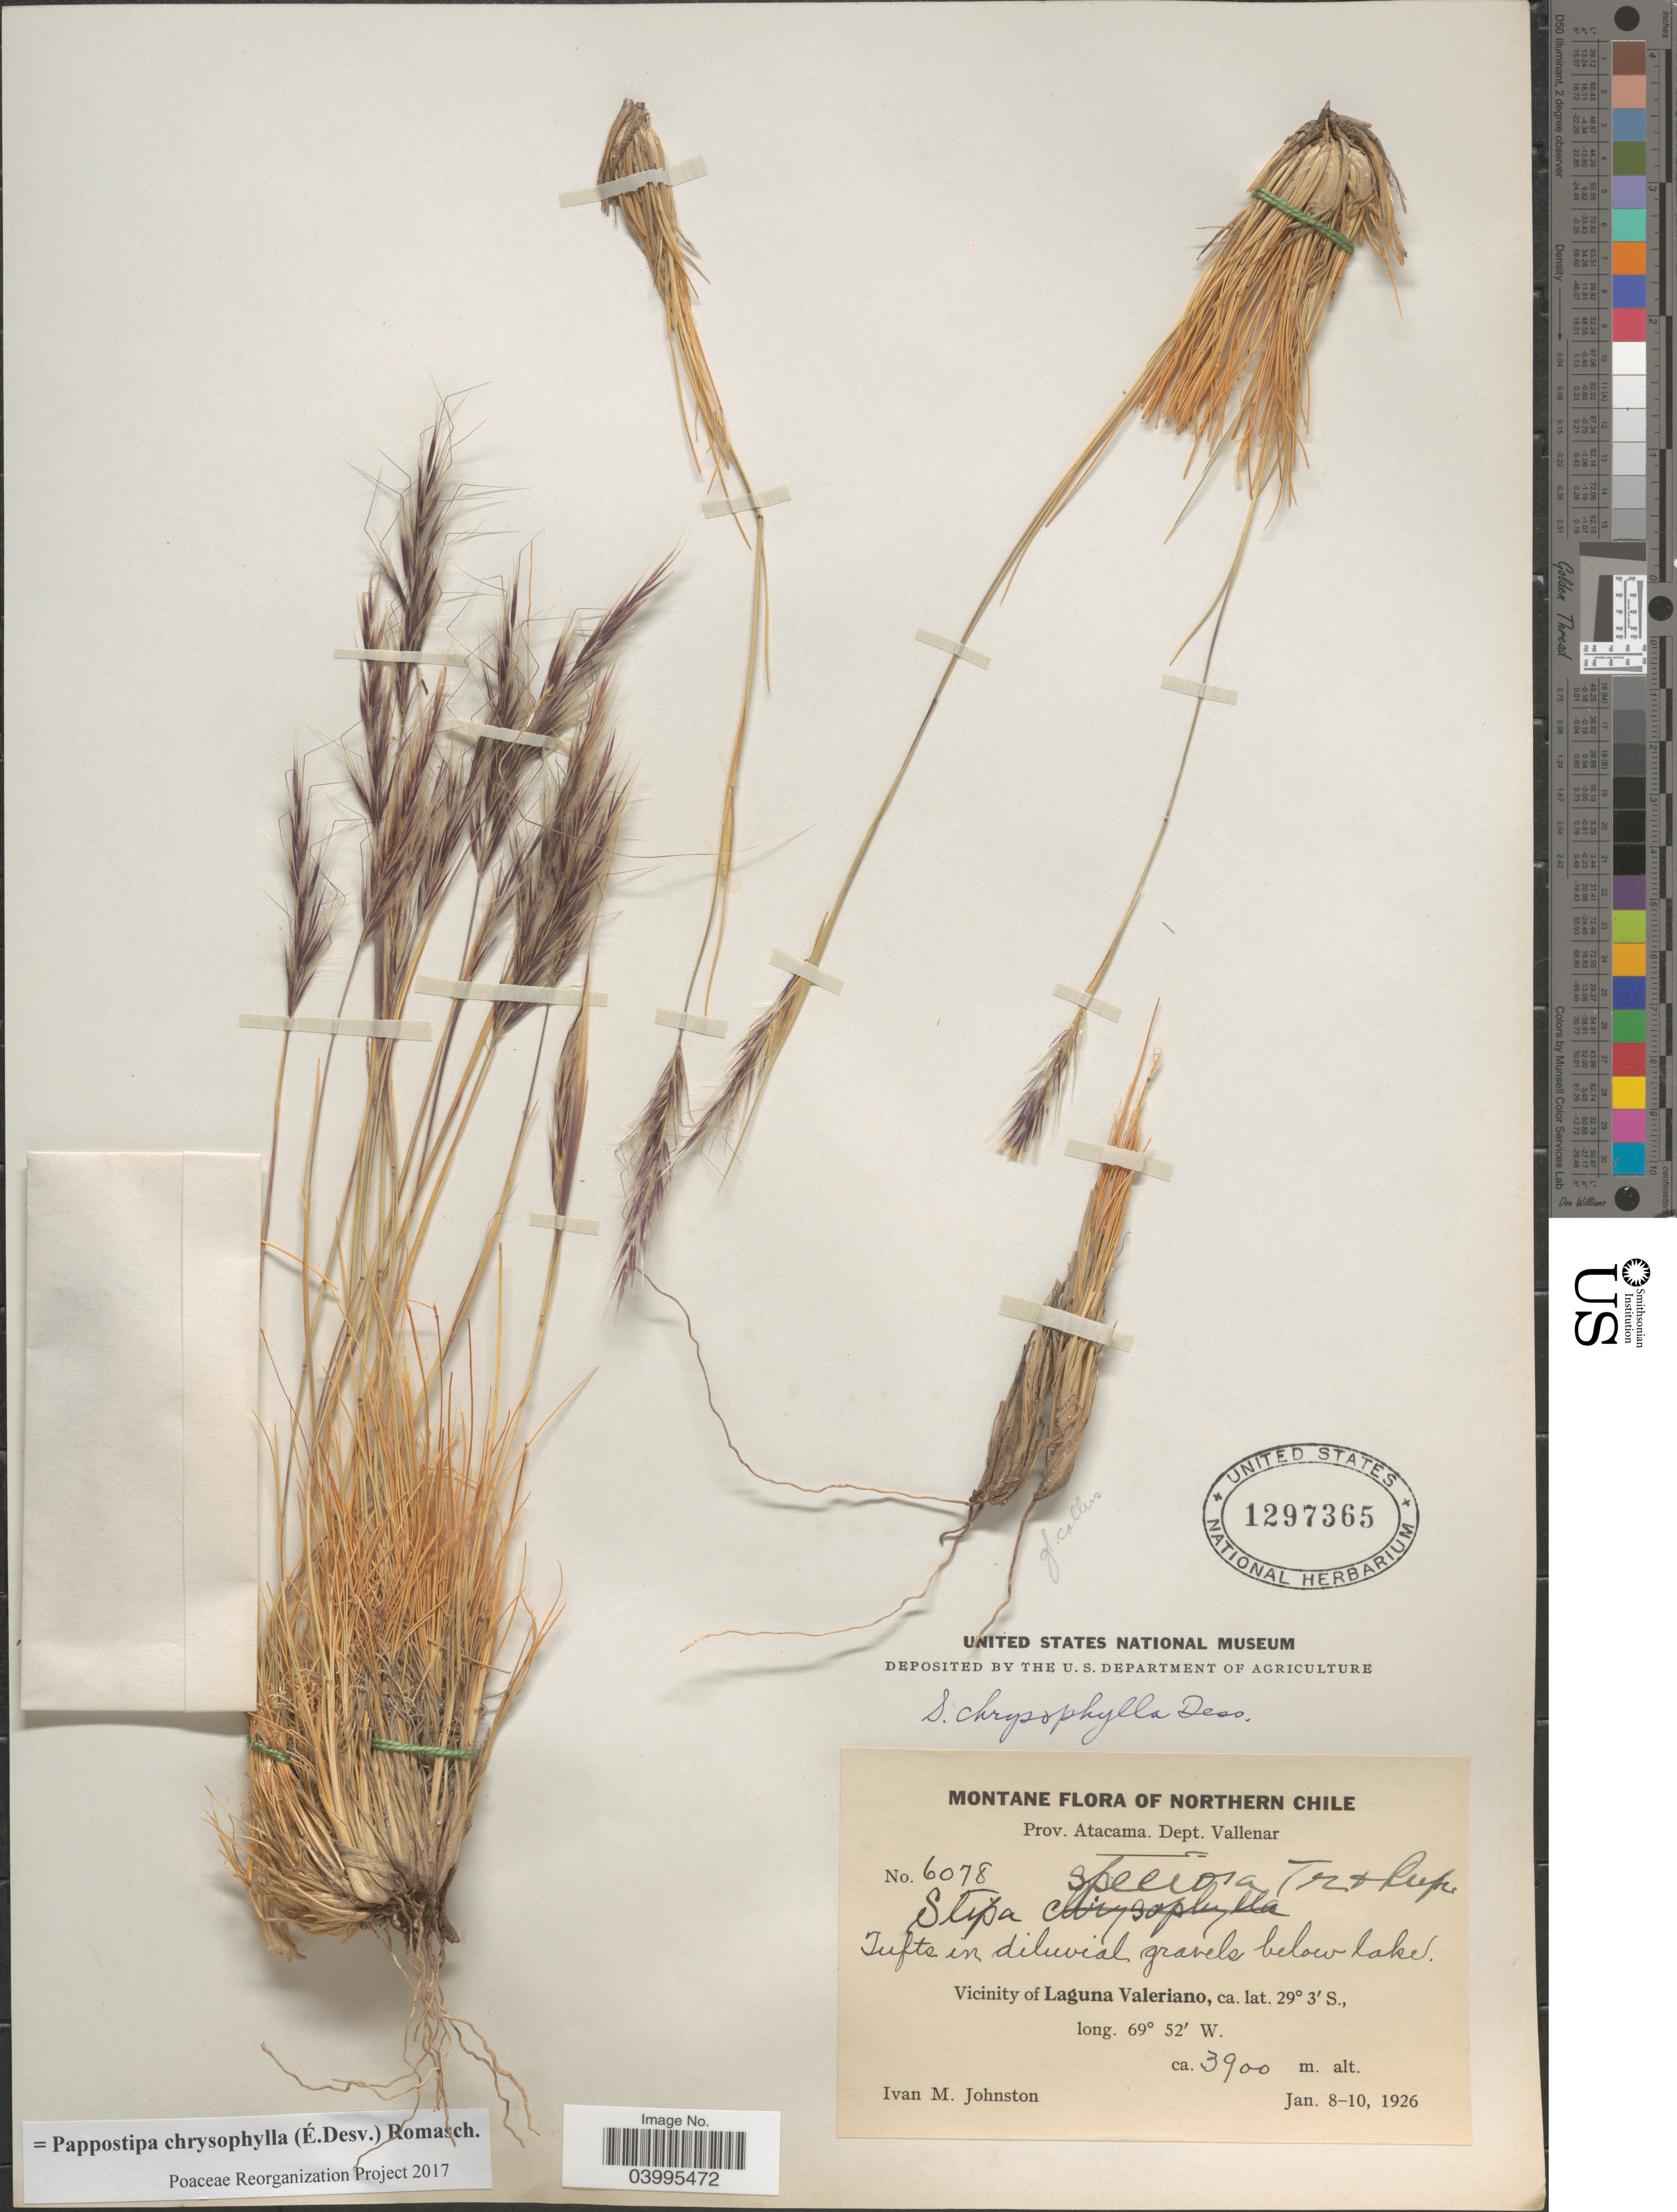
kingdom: Plantae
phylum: Tracheophyta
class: Liliopsida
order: Poales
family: Poaceae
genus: Pappostipa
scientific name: Pappostipa chrysophylla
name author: (É. Desv.) Romasch.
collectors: I.M. Johnston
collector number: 6078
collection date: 1926-01-08/1926-01-10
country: Chile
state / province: Atacama (III)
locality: Montane of Northern Chile. Dept. Vallenar. Vicinity of Laguna Valeriano.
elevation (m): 3900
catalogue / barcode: US 1297365